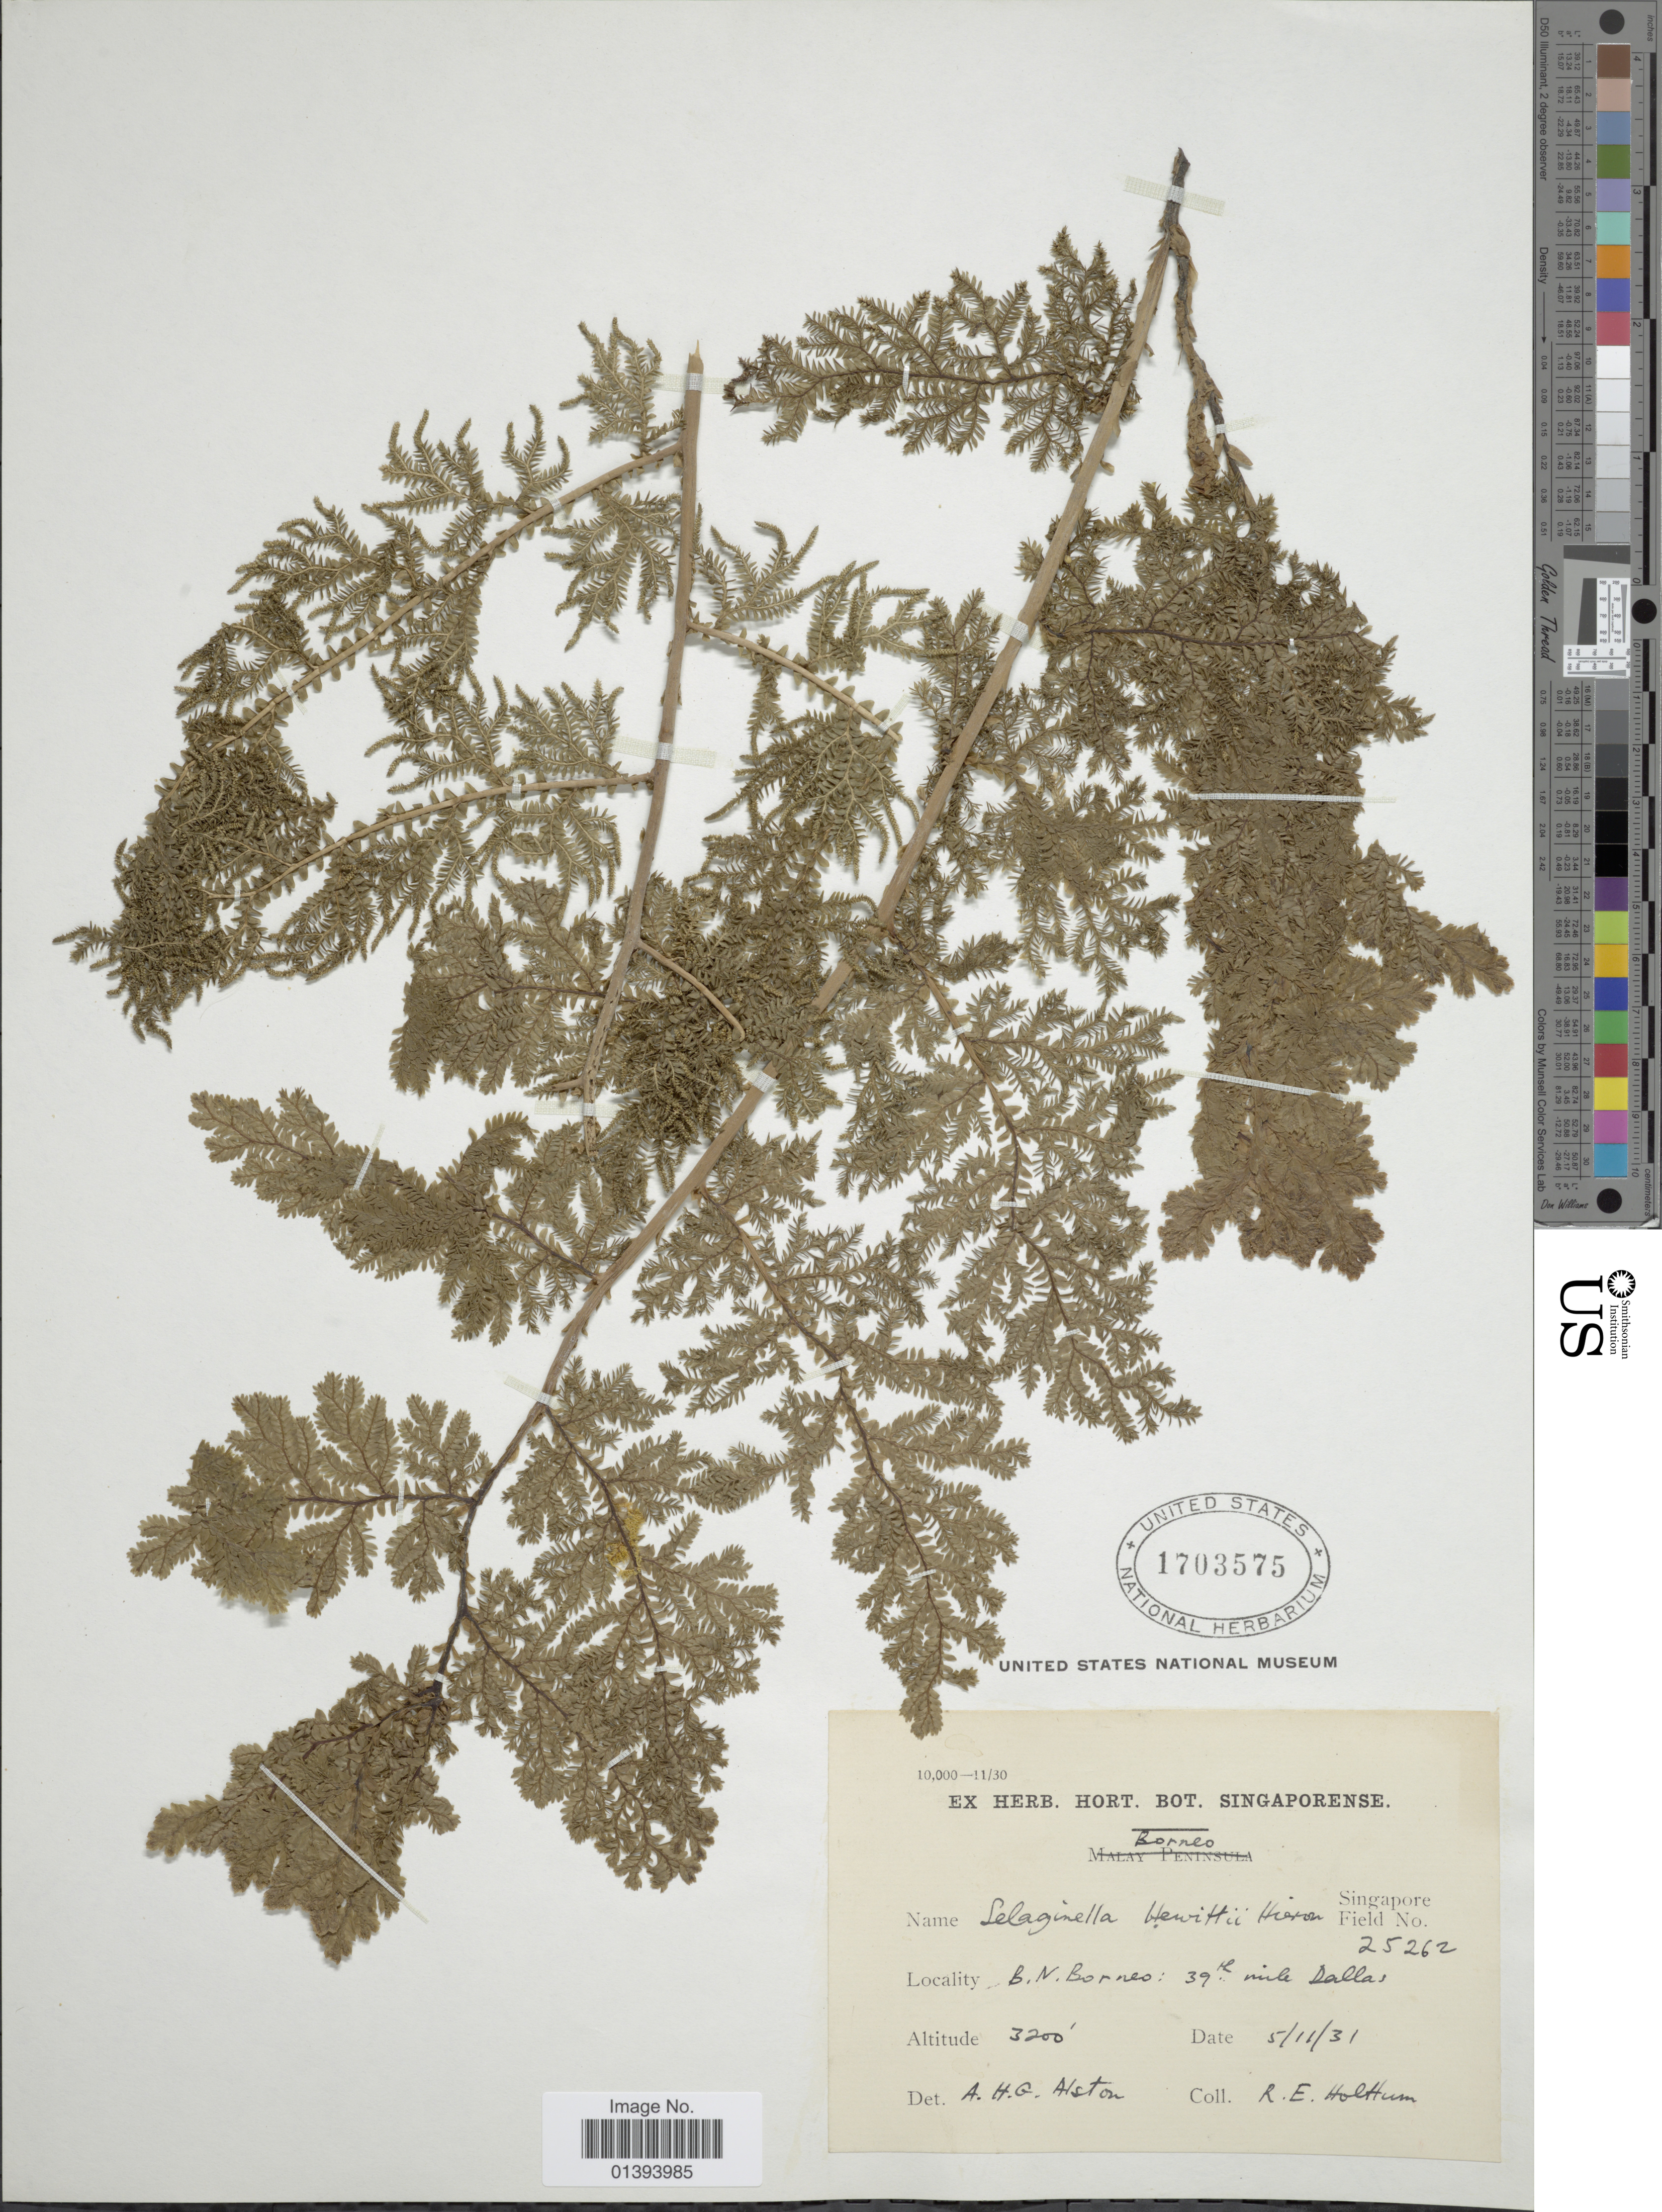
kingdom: Plantae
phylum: Tracheophyta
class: Lycopodiopsida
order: Selaginellales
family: Selaginellaceae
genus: Selaginella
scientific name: Selaginella hewittii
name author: Hieron.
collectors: R. E. Holttum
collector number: Singapore Field 25262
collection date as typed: Transcribed d/m/y: 5/11/31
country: Malaysia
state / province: Sarawak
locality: Borneo, B. N. Borneo: 39th mile Dallas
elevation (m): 975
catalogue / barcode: US 1703575